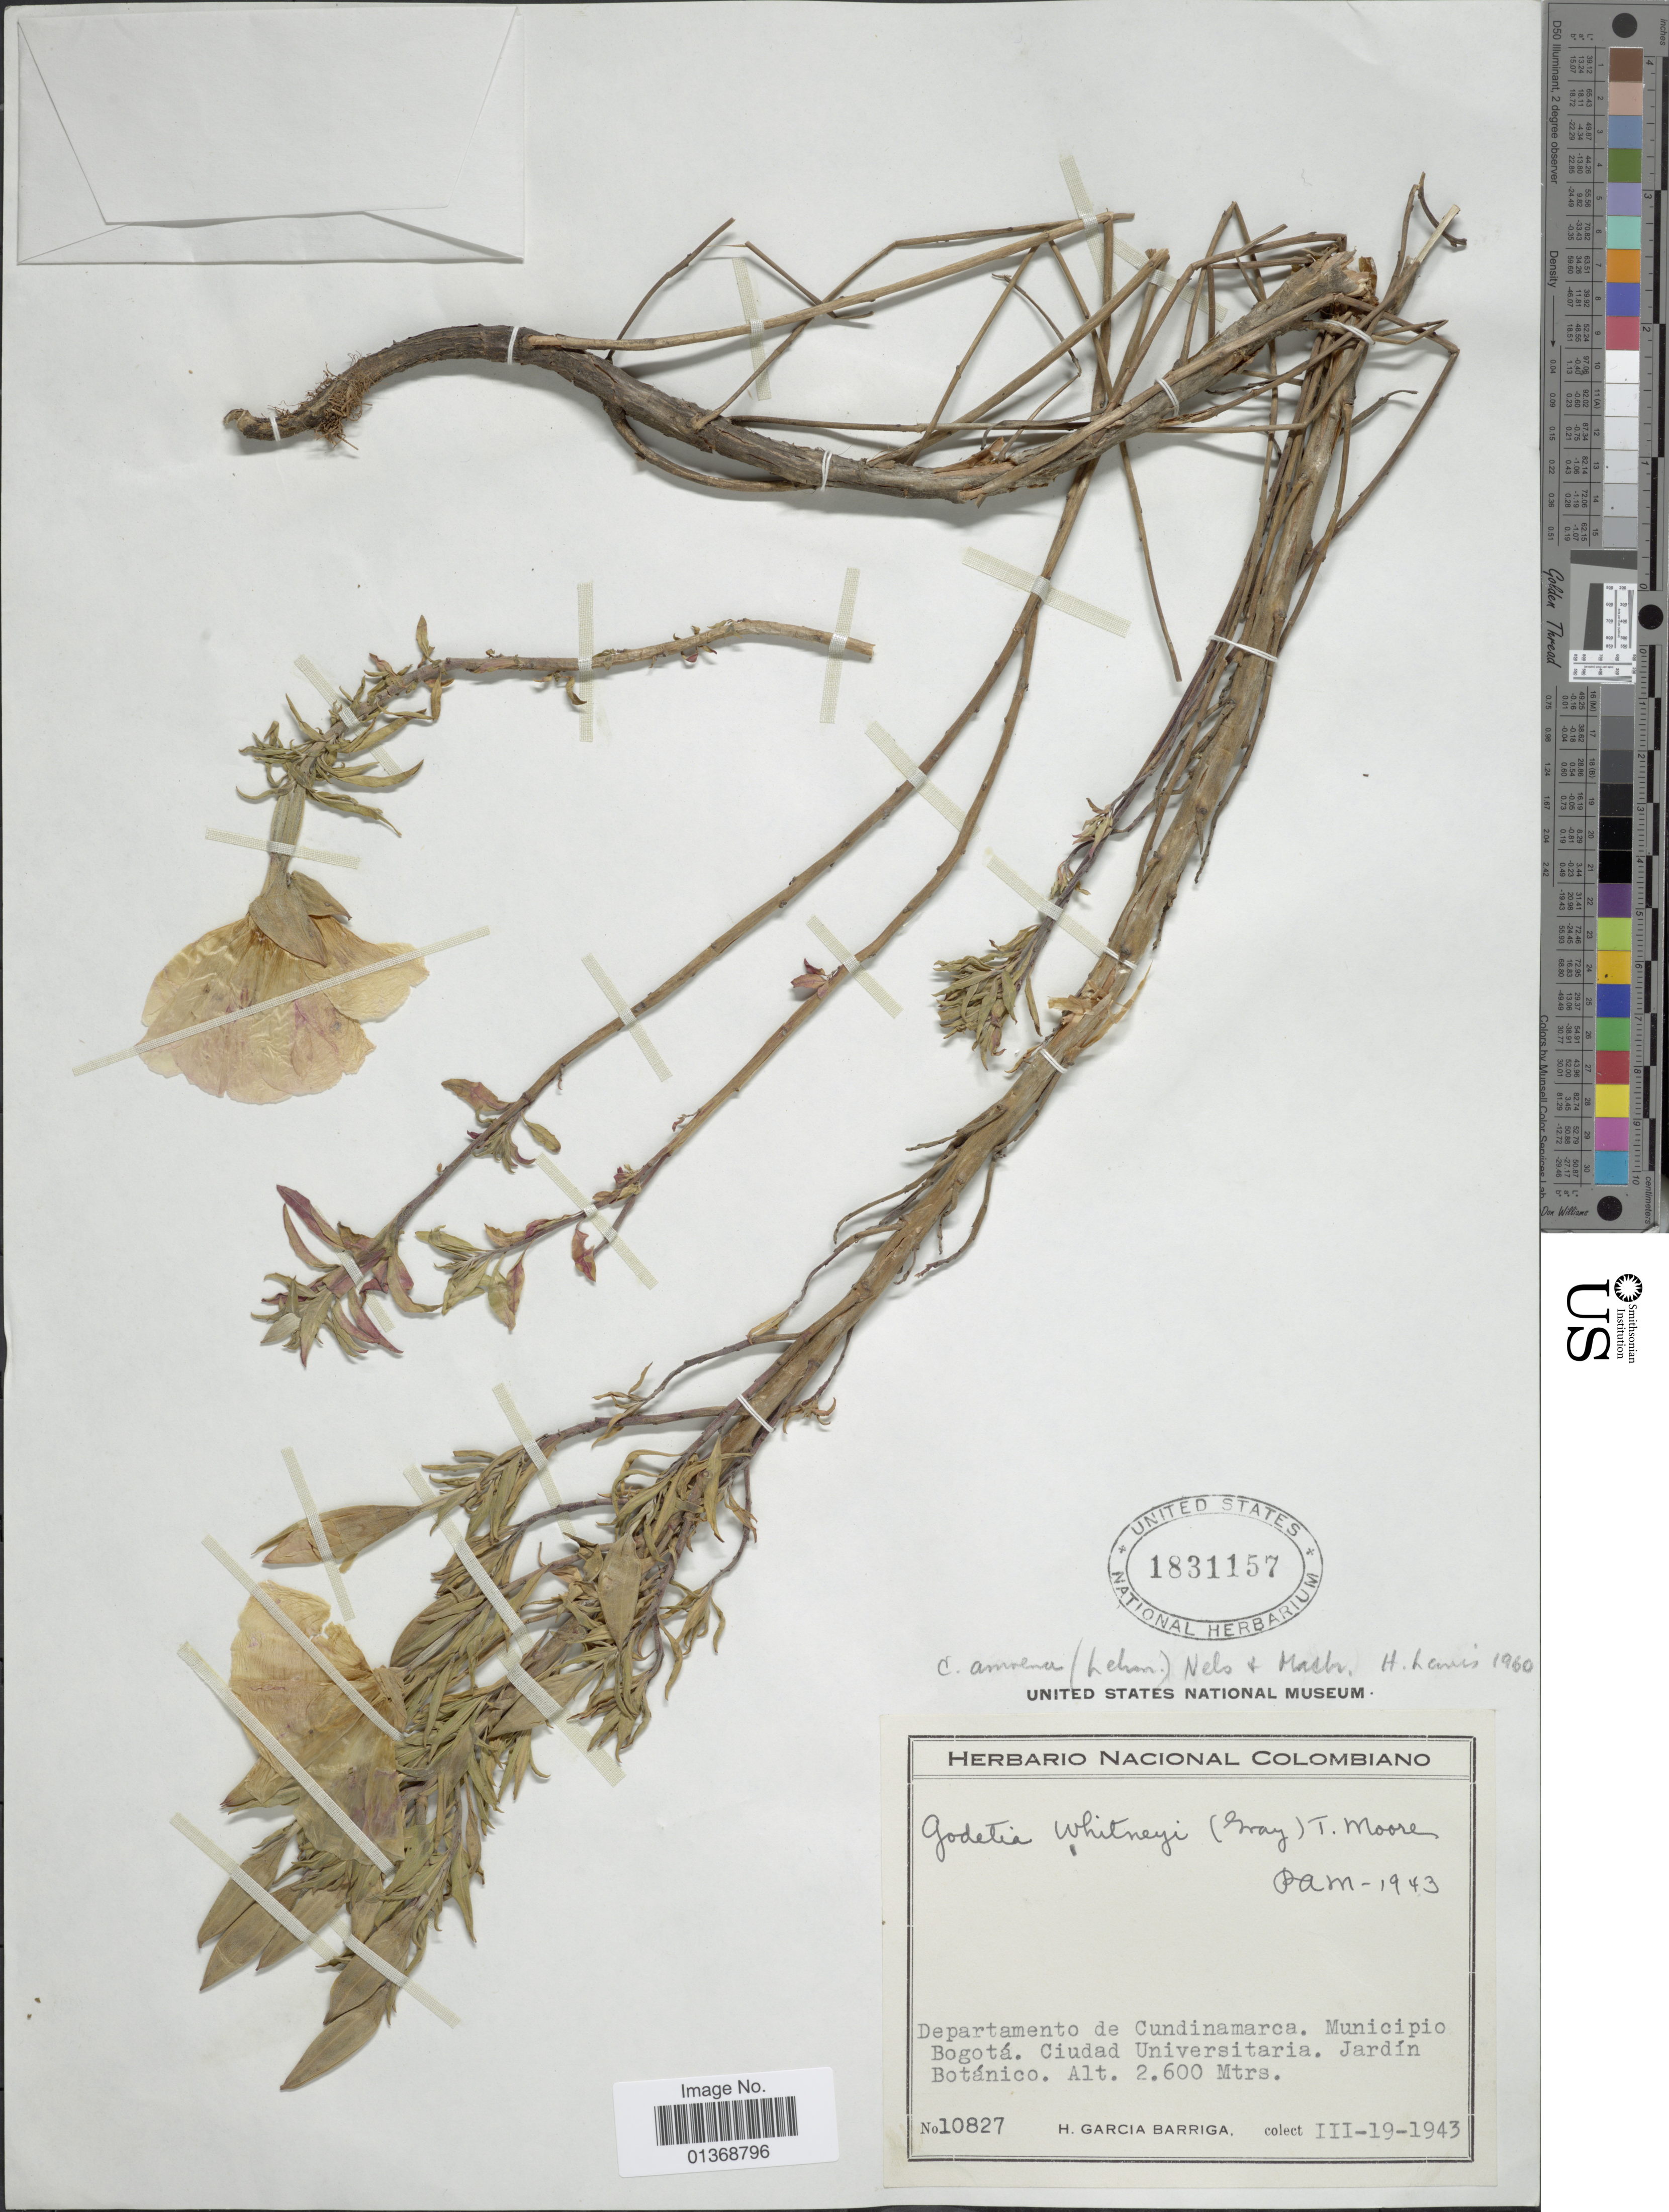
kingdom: Plantae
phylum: Tracheophyta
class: Magnoliopsida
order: Myrtales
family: Onagraceae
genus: Clarkia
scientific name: Clarkia amoena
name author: (Lehm.) A. Nelson & J.F. Macbr.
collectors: H. García Barriga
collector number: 10827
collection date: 1943-03-19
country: Colombia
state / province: Cundinamarca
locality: Municipio Bogotá. Ciudad Universitaria. Jardín Botánico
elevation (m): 2600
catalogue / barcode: US 1831157